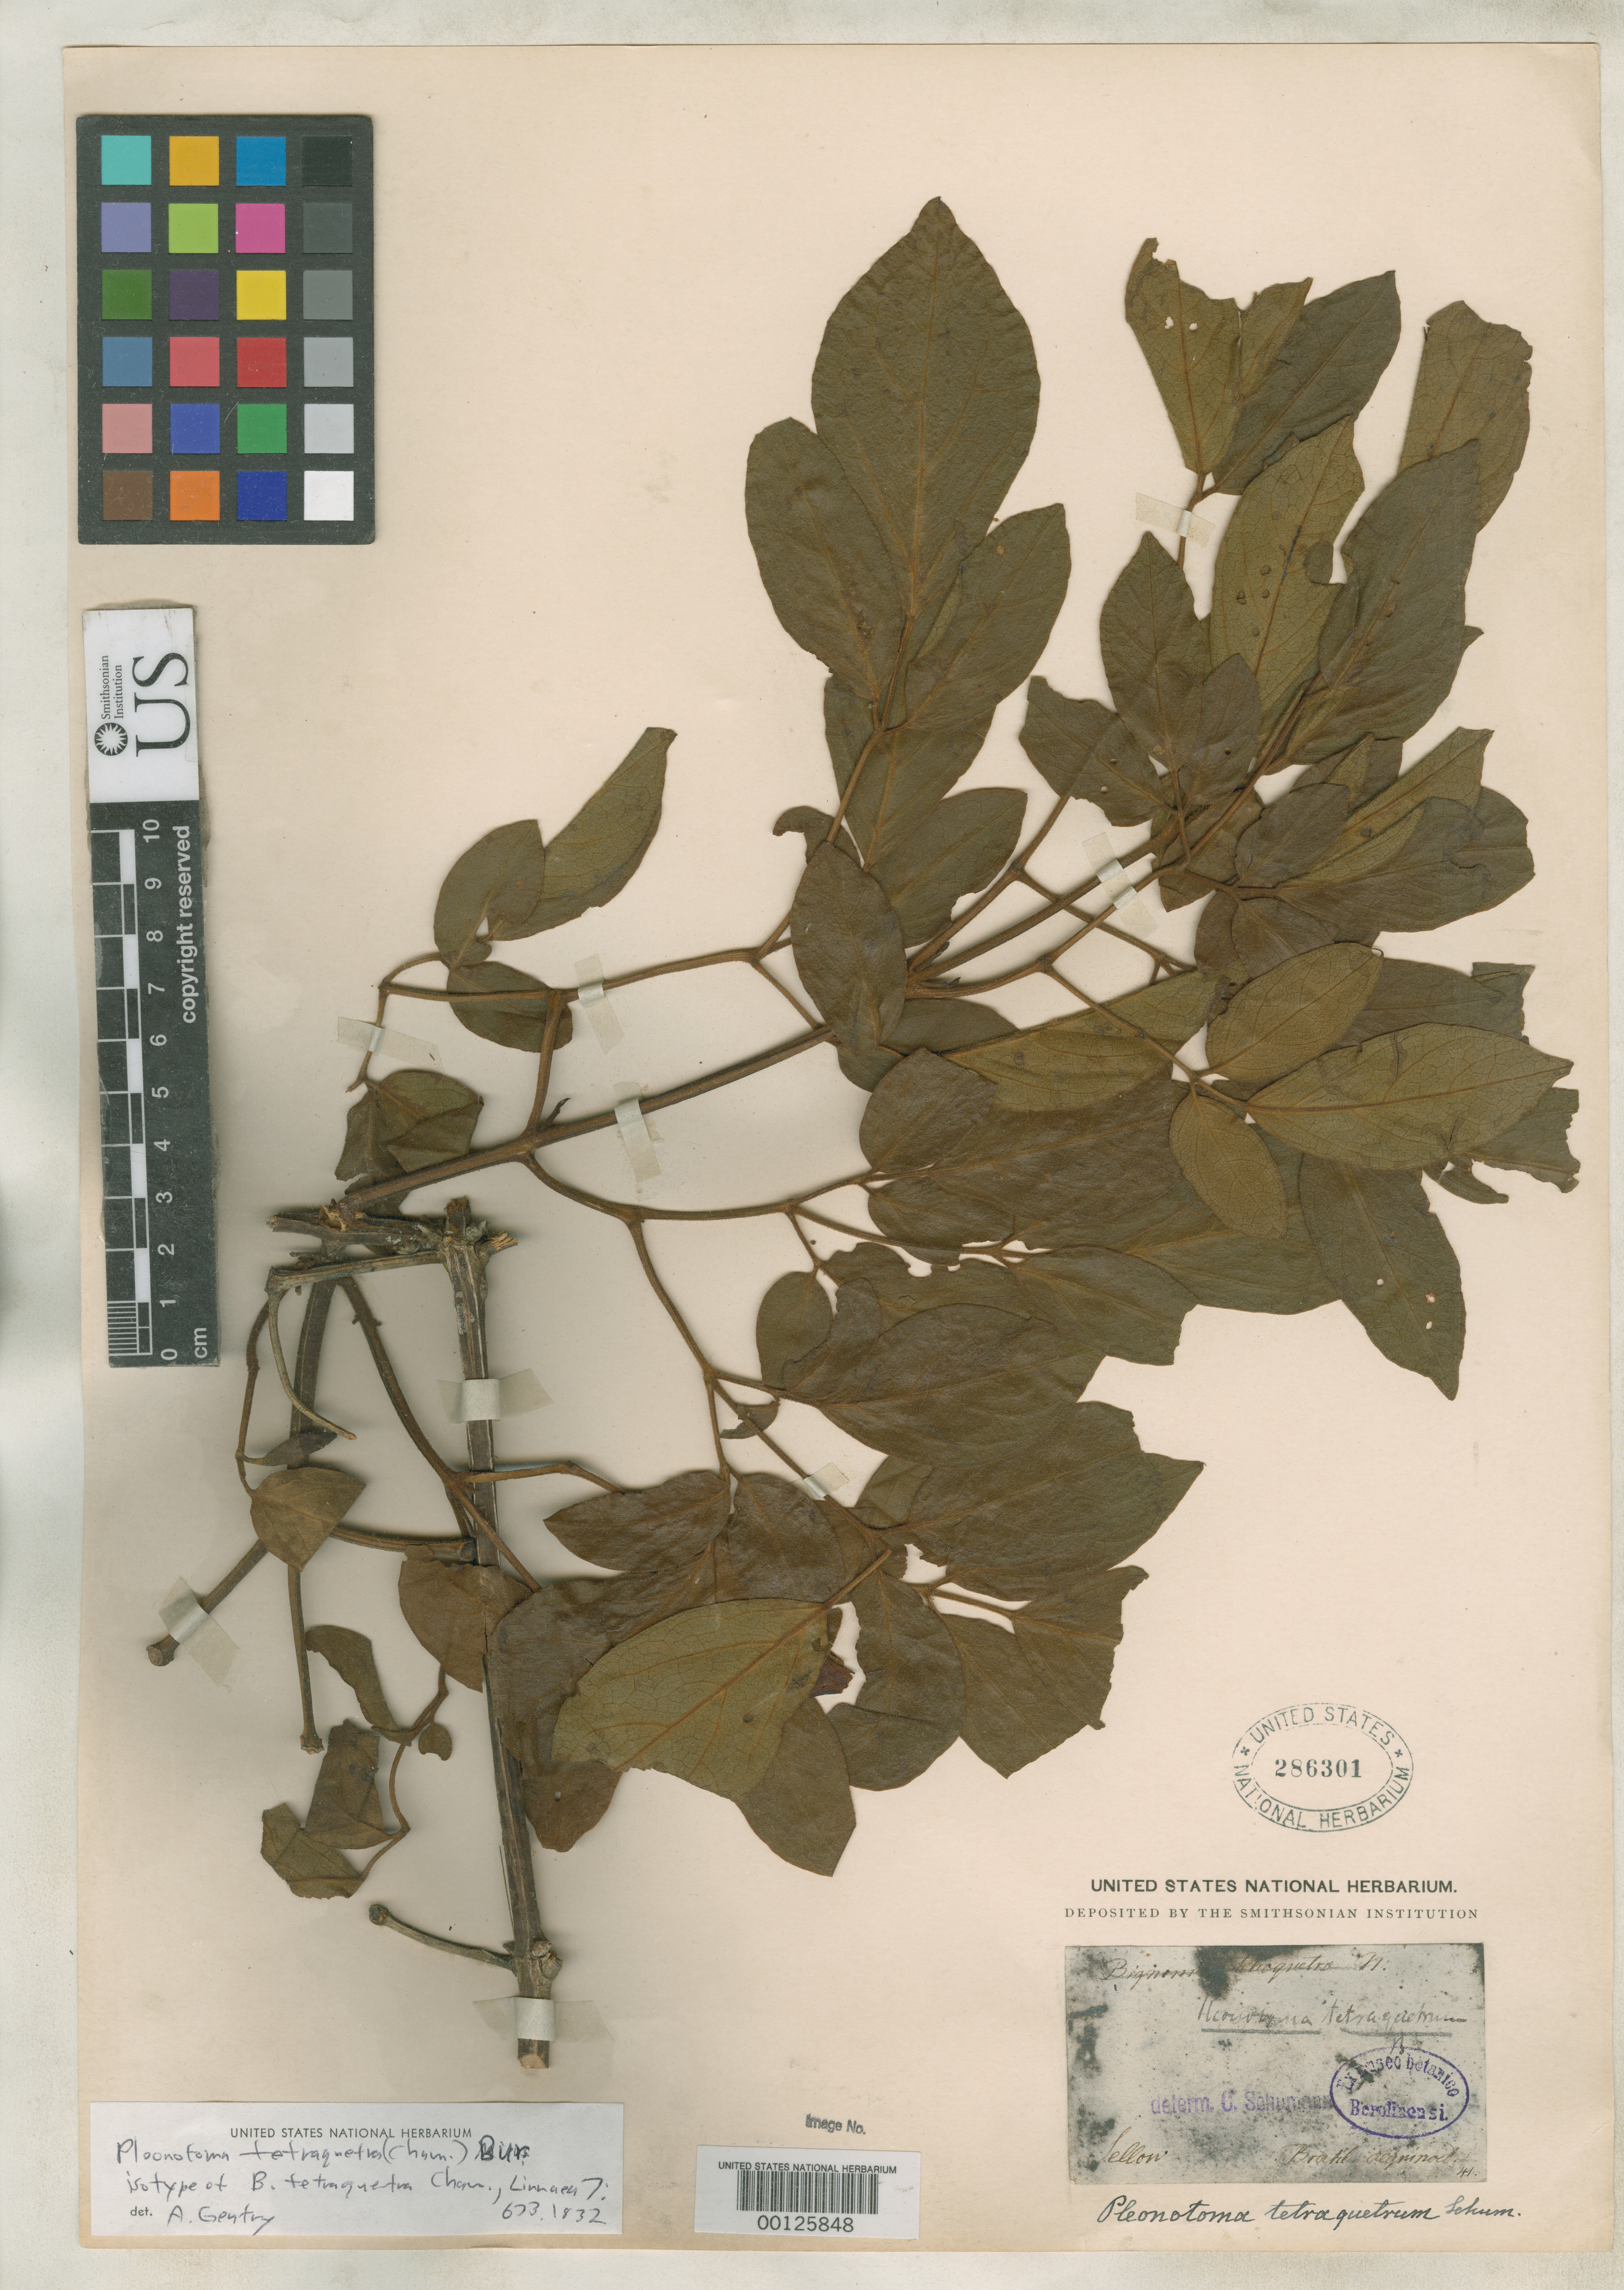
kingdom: Plantae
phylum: Tracheophyta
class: Magnoliopsida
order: Lamiales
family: Bignoniaceae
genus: Bignonia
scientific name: Bignonia tetraquetra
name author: Cham.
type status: Isotype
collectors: F. Sellow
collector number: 41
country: Brazil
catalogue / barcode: US 286301